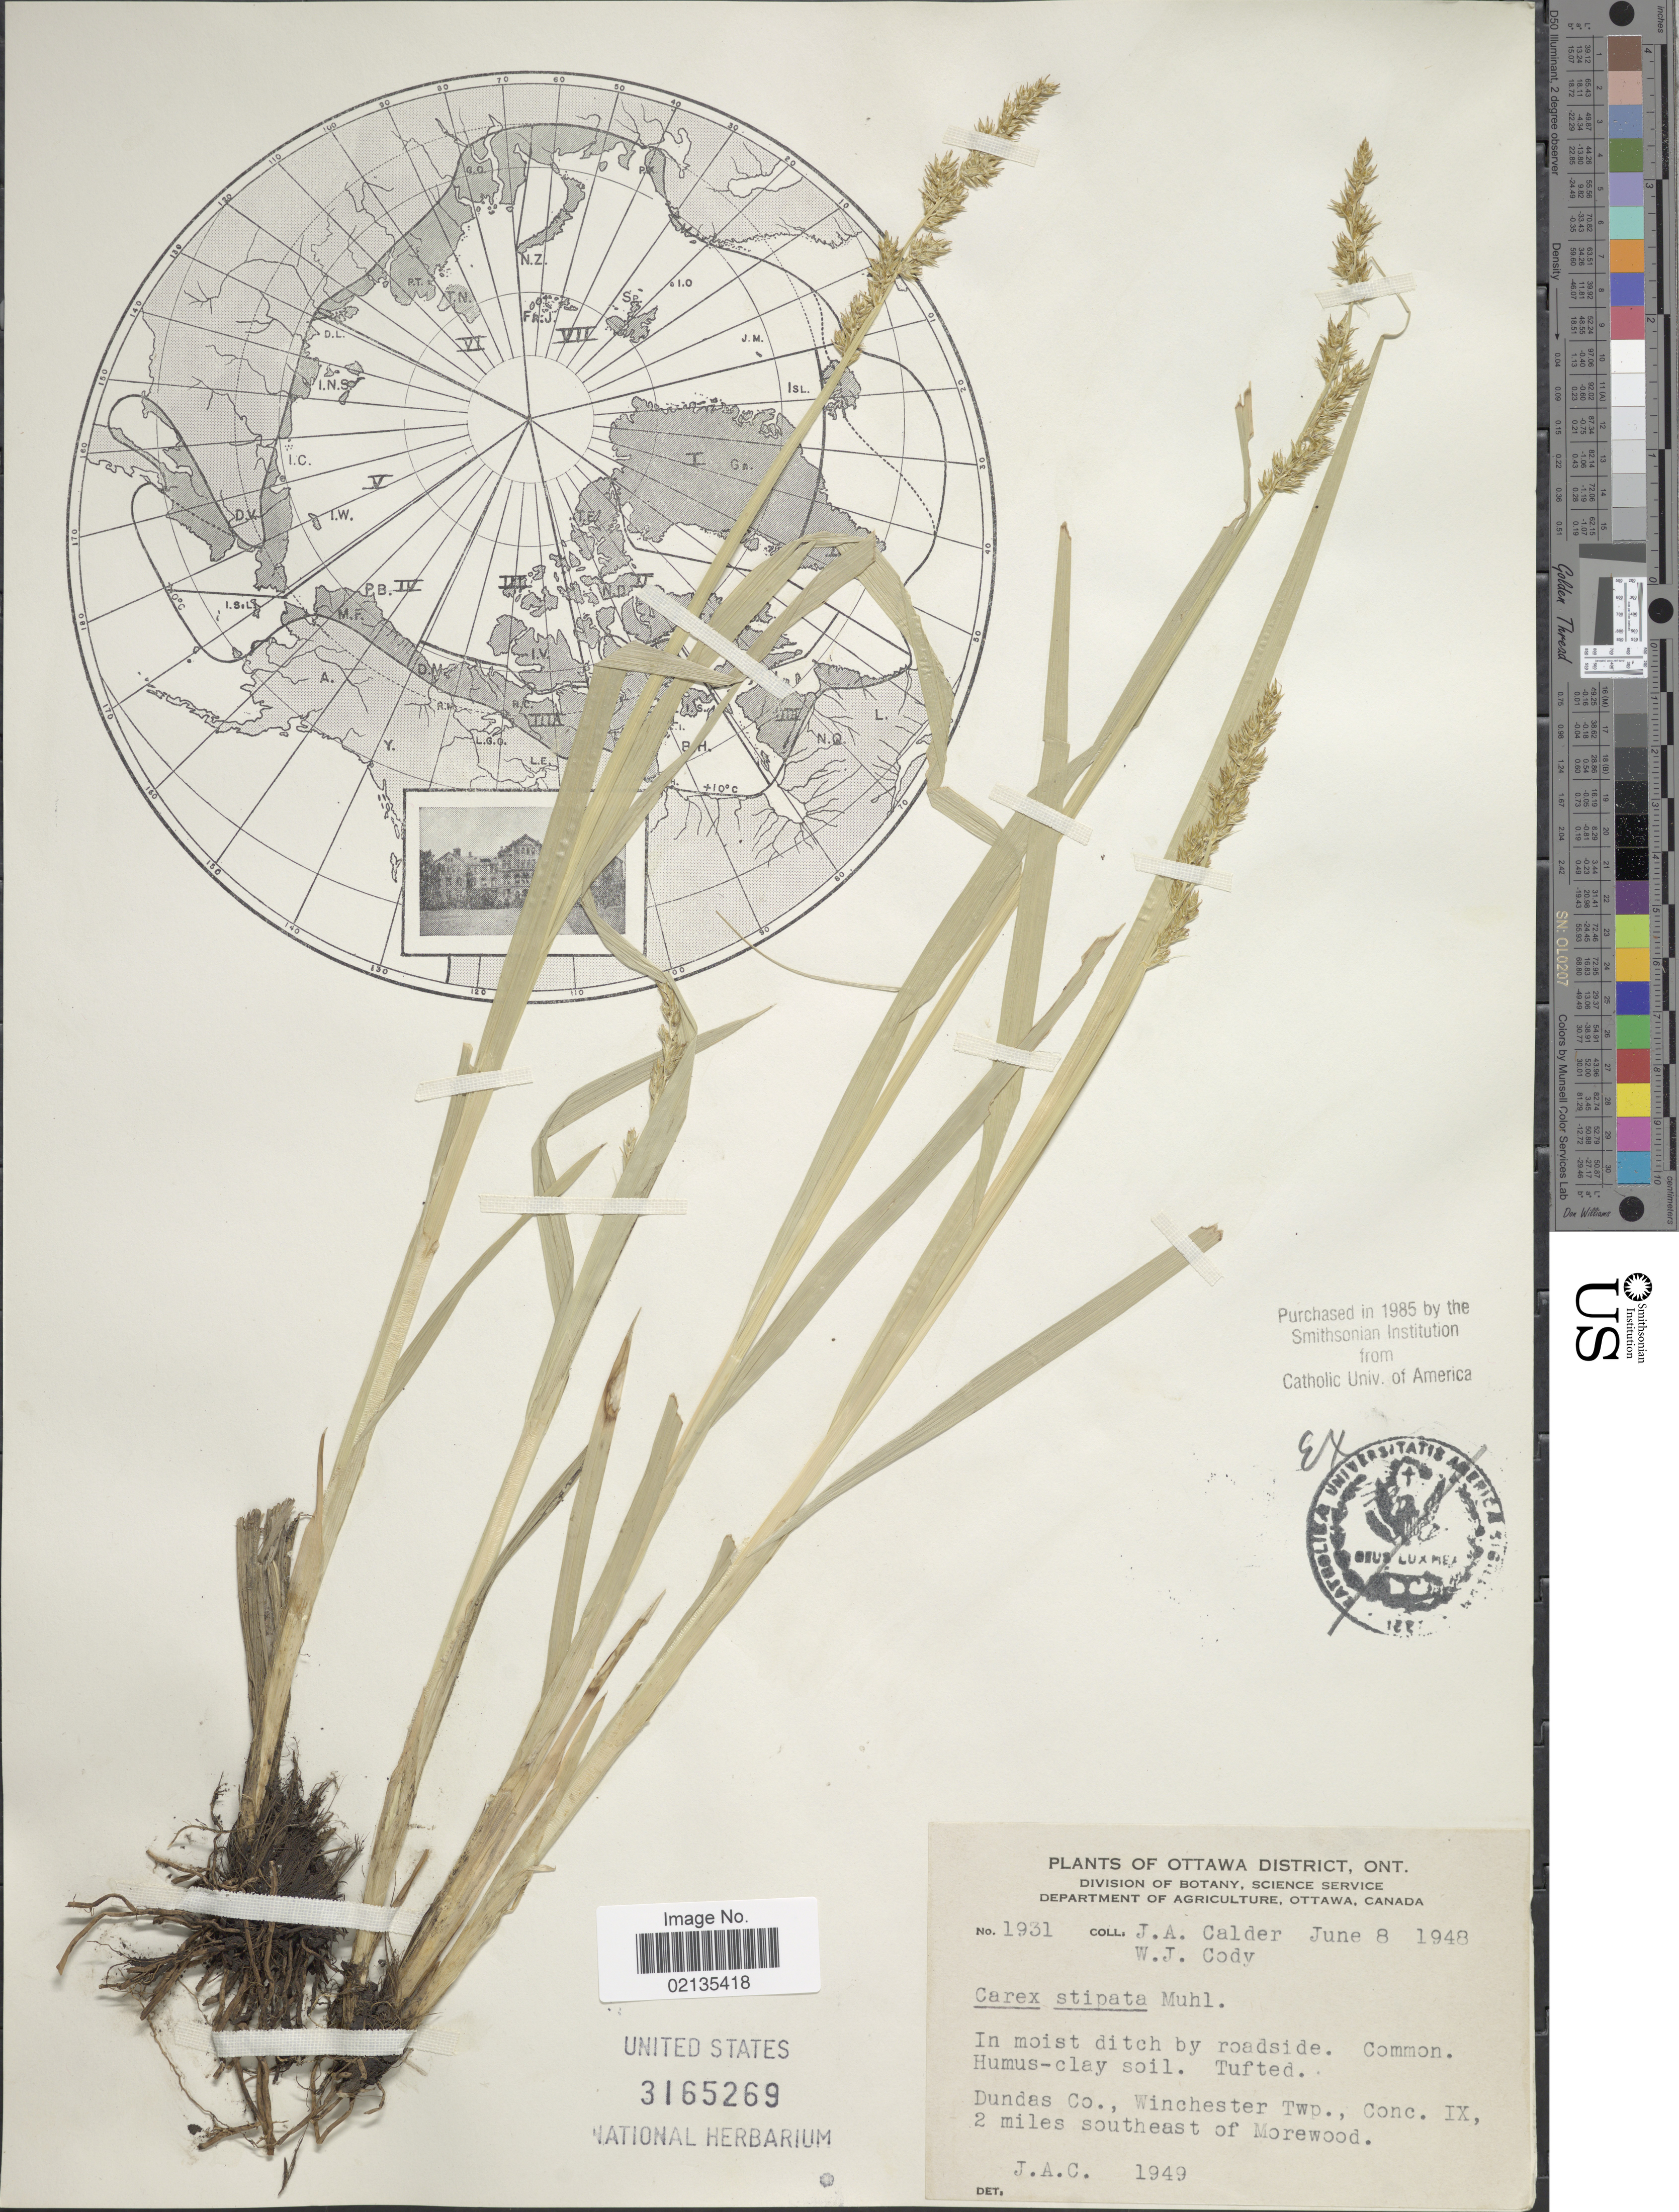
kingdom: Plantae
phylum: Tracheophyta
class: Liliopsida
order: Poales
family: Cyperaceae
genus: Carex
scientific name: Carex stipata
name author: Muhl. ex Willd.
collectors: J. A. Calder & W. Cody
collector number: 1931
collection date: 1948-06-08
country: Canada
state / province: Ontario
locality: Ottawa District, in moist ditch by roadside, Dundas Co., Winchester Twp., Conc. IX, 2 miles southeast of Morewood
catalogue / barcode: US 3165269